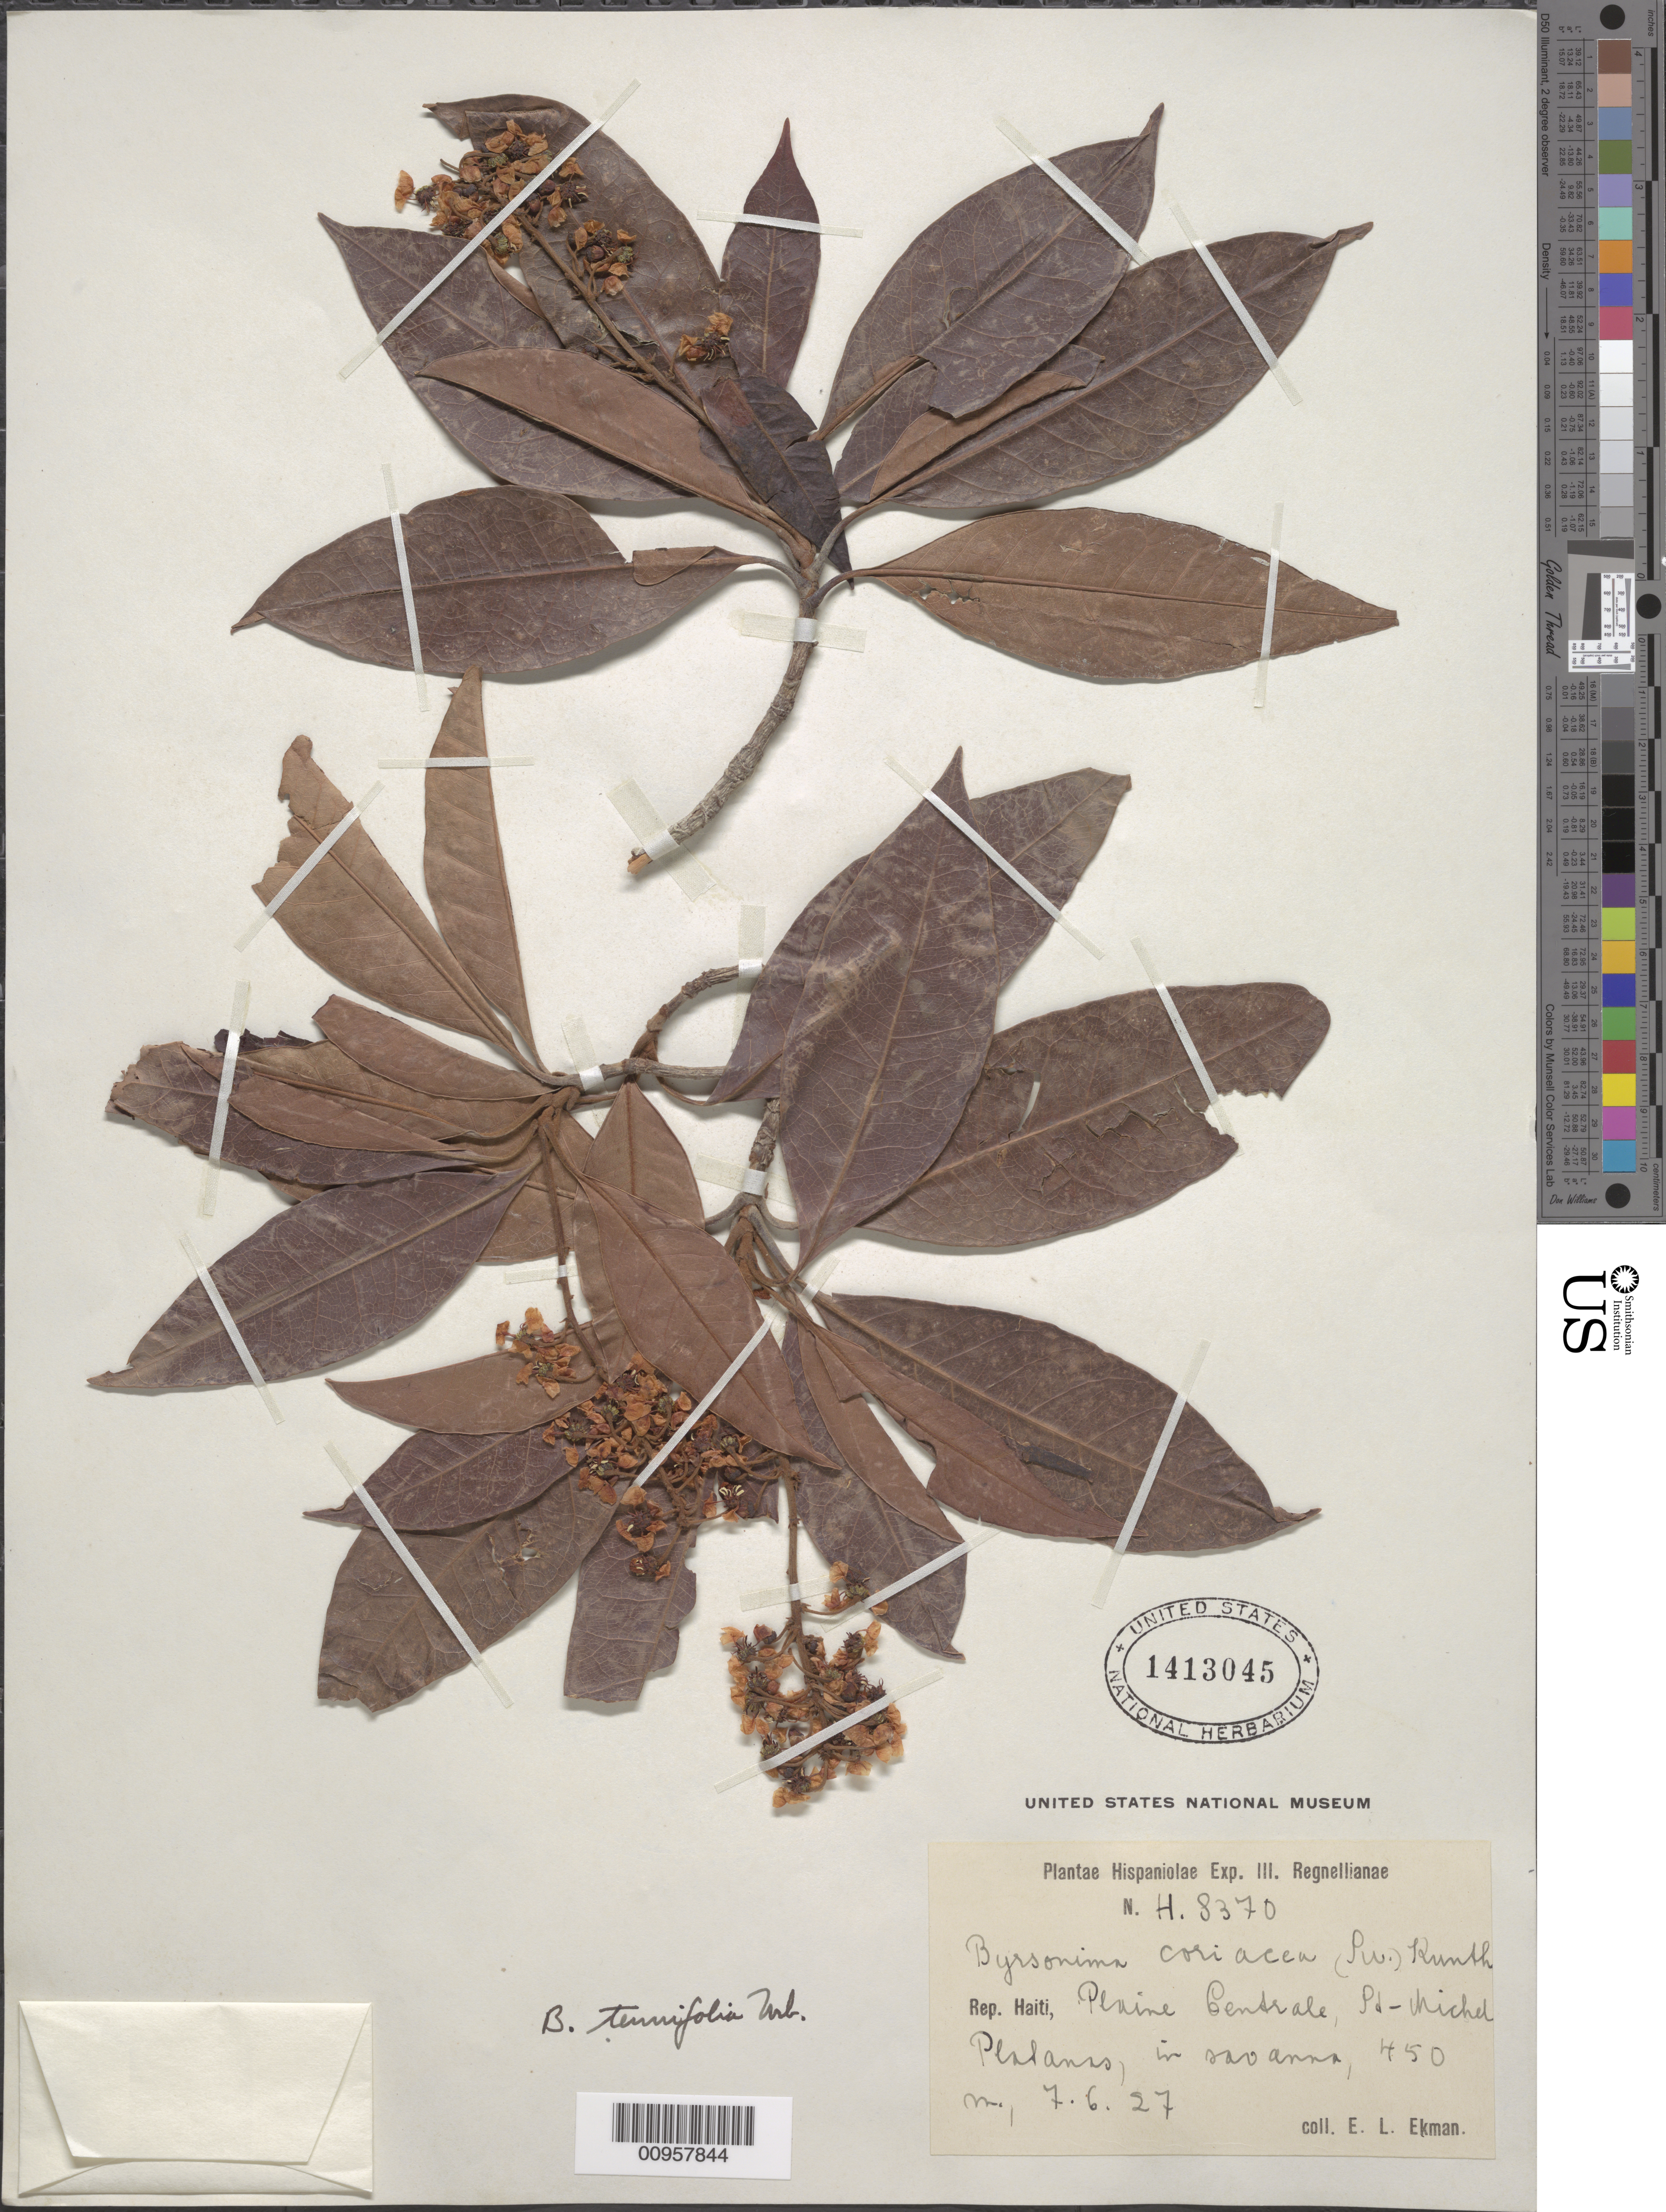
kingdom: Plantae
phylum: Tracheophyta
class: Magnoliopsida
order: Malpighiales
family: Malpighiaceae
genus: Byrsonima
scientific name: Byrsonima tenuifolia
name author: Urb. & Nied.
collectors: E. L. Ekman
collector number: H 8370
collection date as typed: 07 Jun 1927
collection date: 1927-06-07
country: Haiti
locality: Plaine Centralle, St. Michel "Platanas"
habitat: In savanna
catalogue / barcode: US 1413045